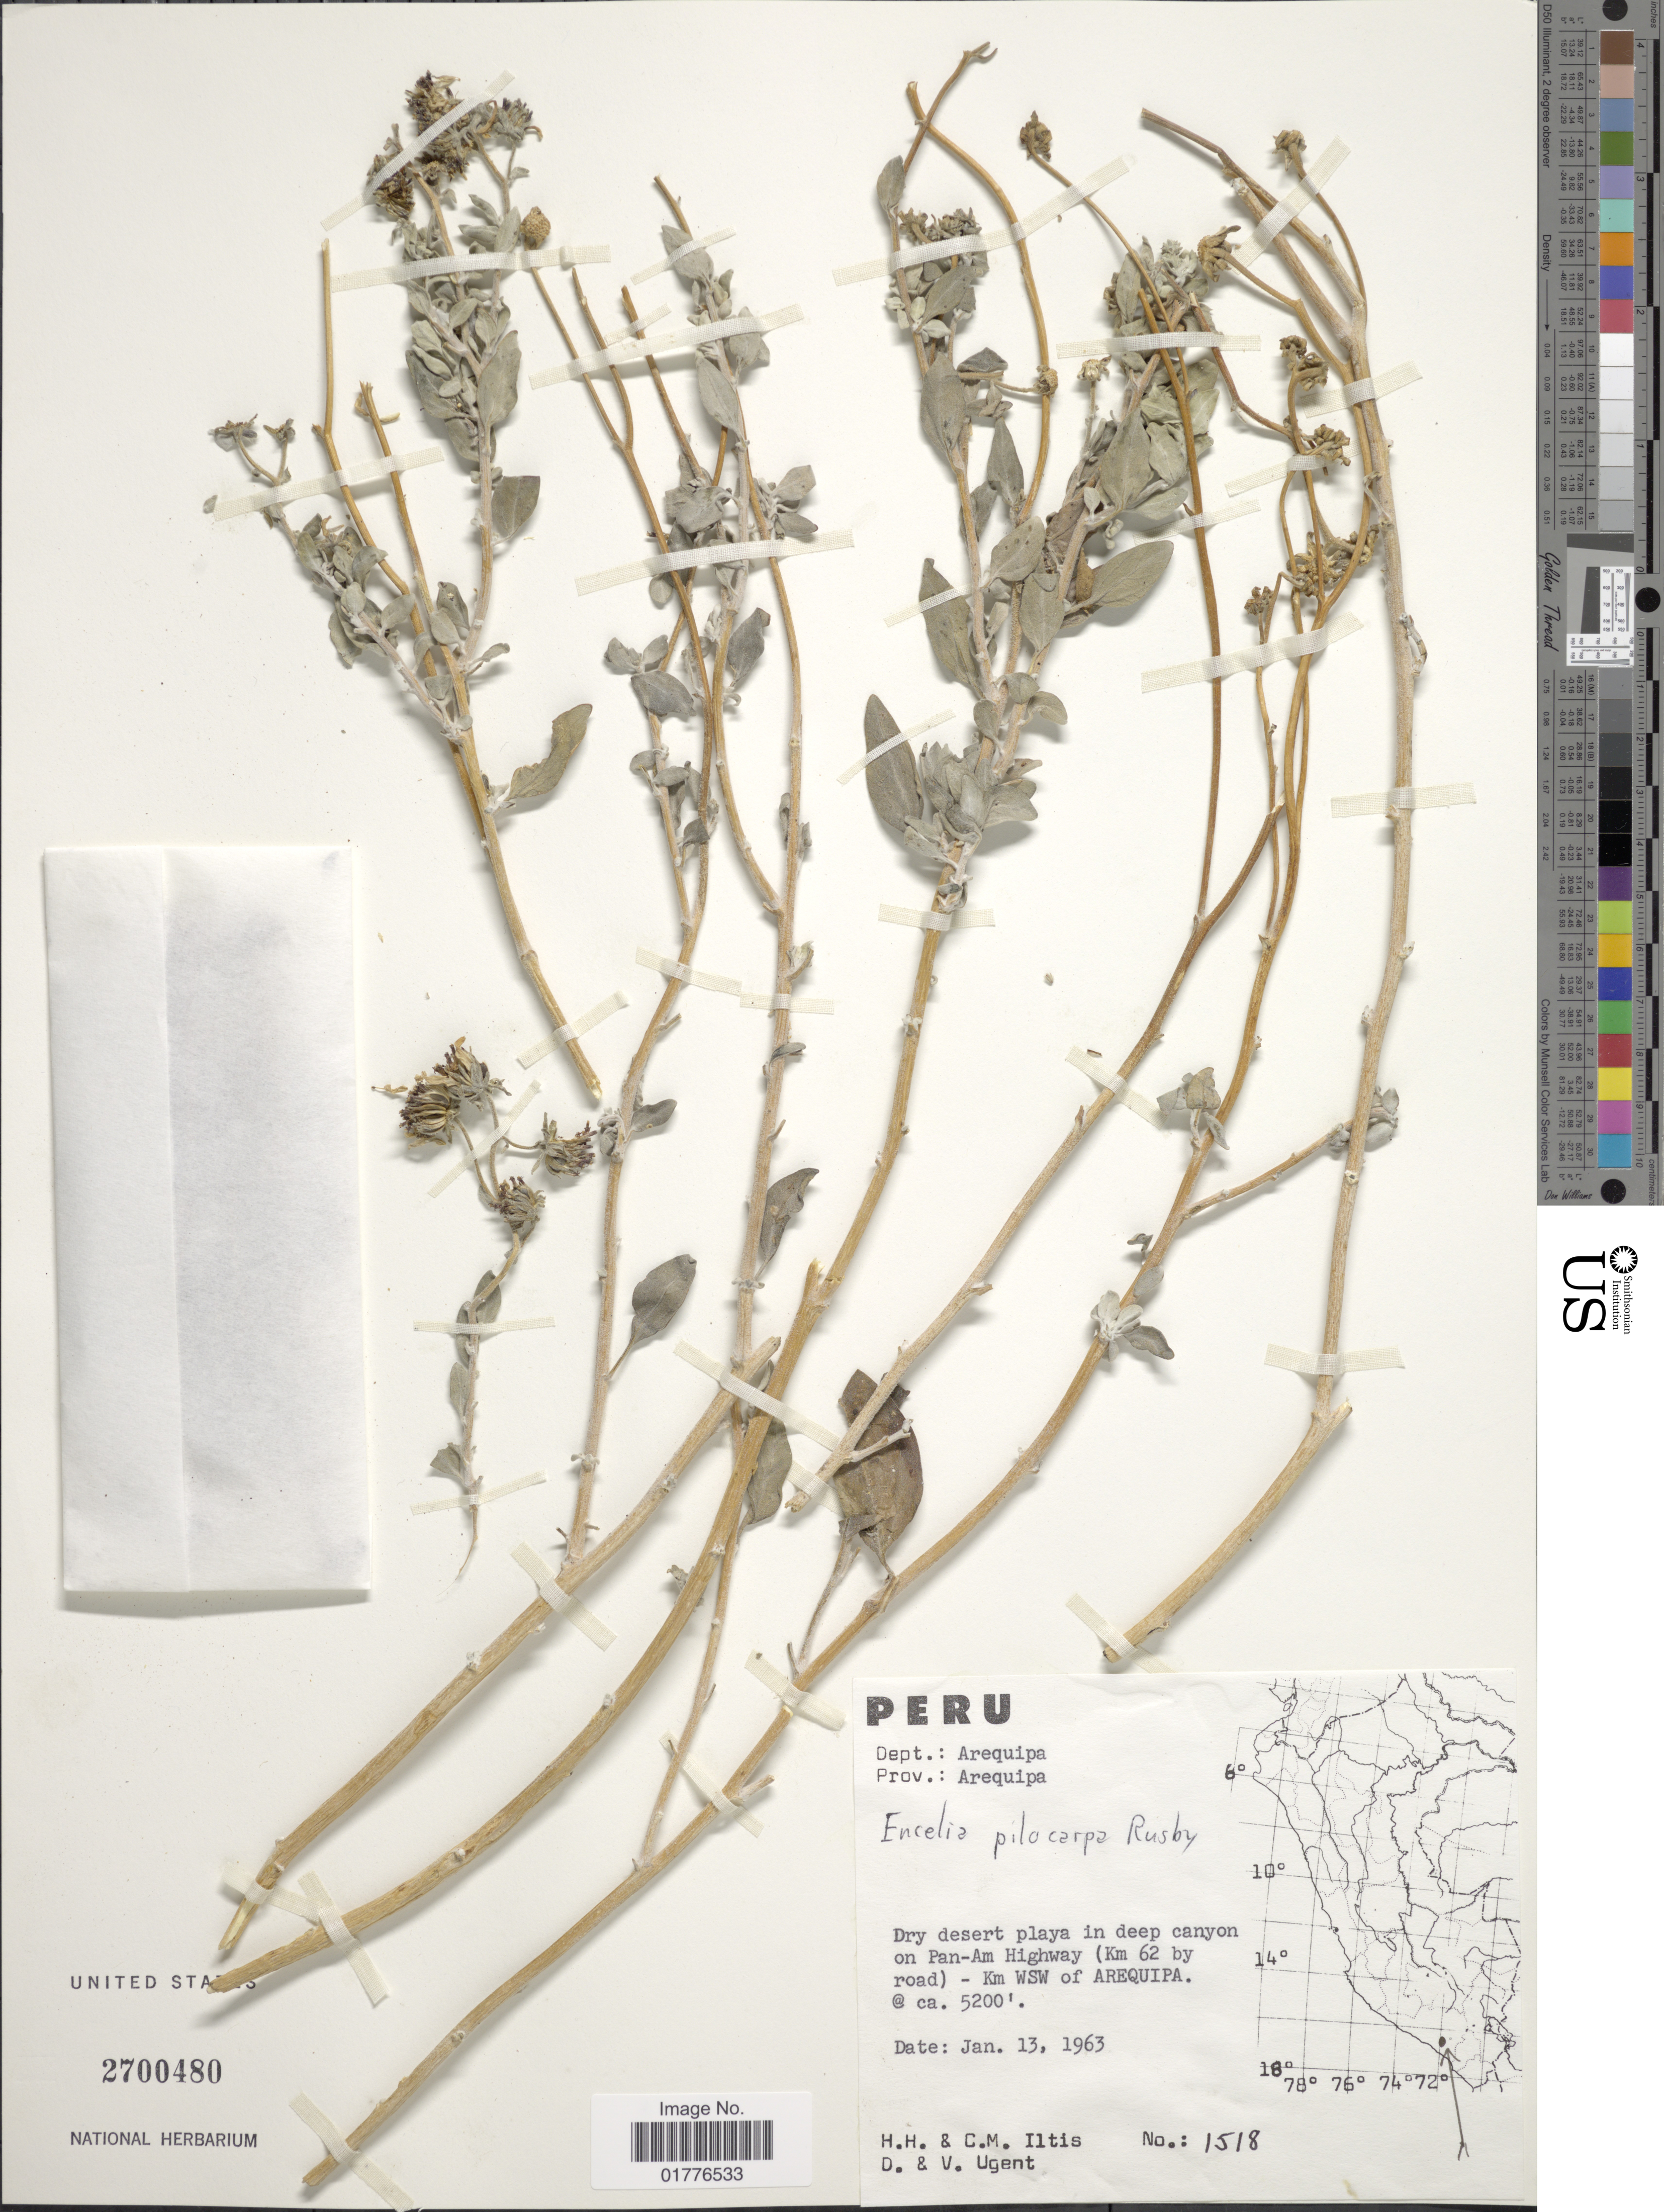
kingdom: Plantae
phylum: Tracheophyta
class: Magnoliopsida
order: Asterales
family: Asteraceae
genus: Encelia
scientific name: Encelia pilocarpa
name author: Rusby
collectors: H. H. Iltis, C. M Iltis, D. Ugent & V. Ugent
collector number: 1518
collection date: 1963-01-13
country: Peru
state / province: Arequipa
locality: Prov. Arequipa. on Pan-Am Highway (Km 62 by road) - Km WSW of Arequipa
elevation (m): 1585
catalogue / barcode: US 2700480